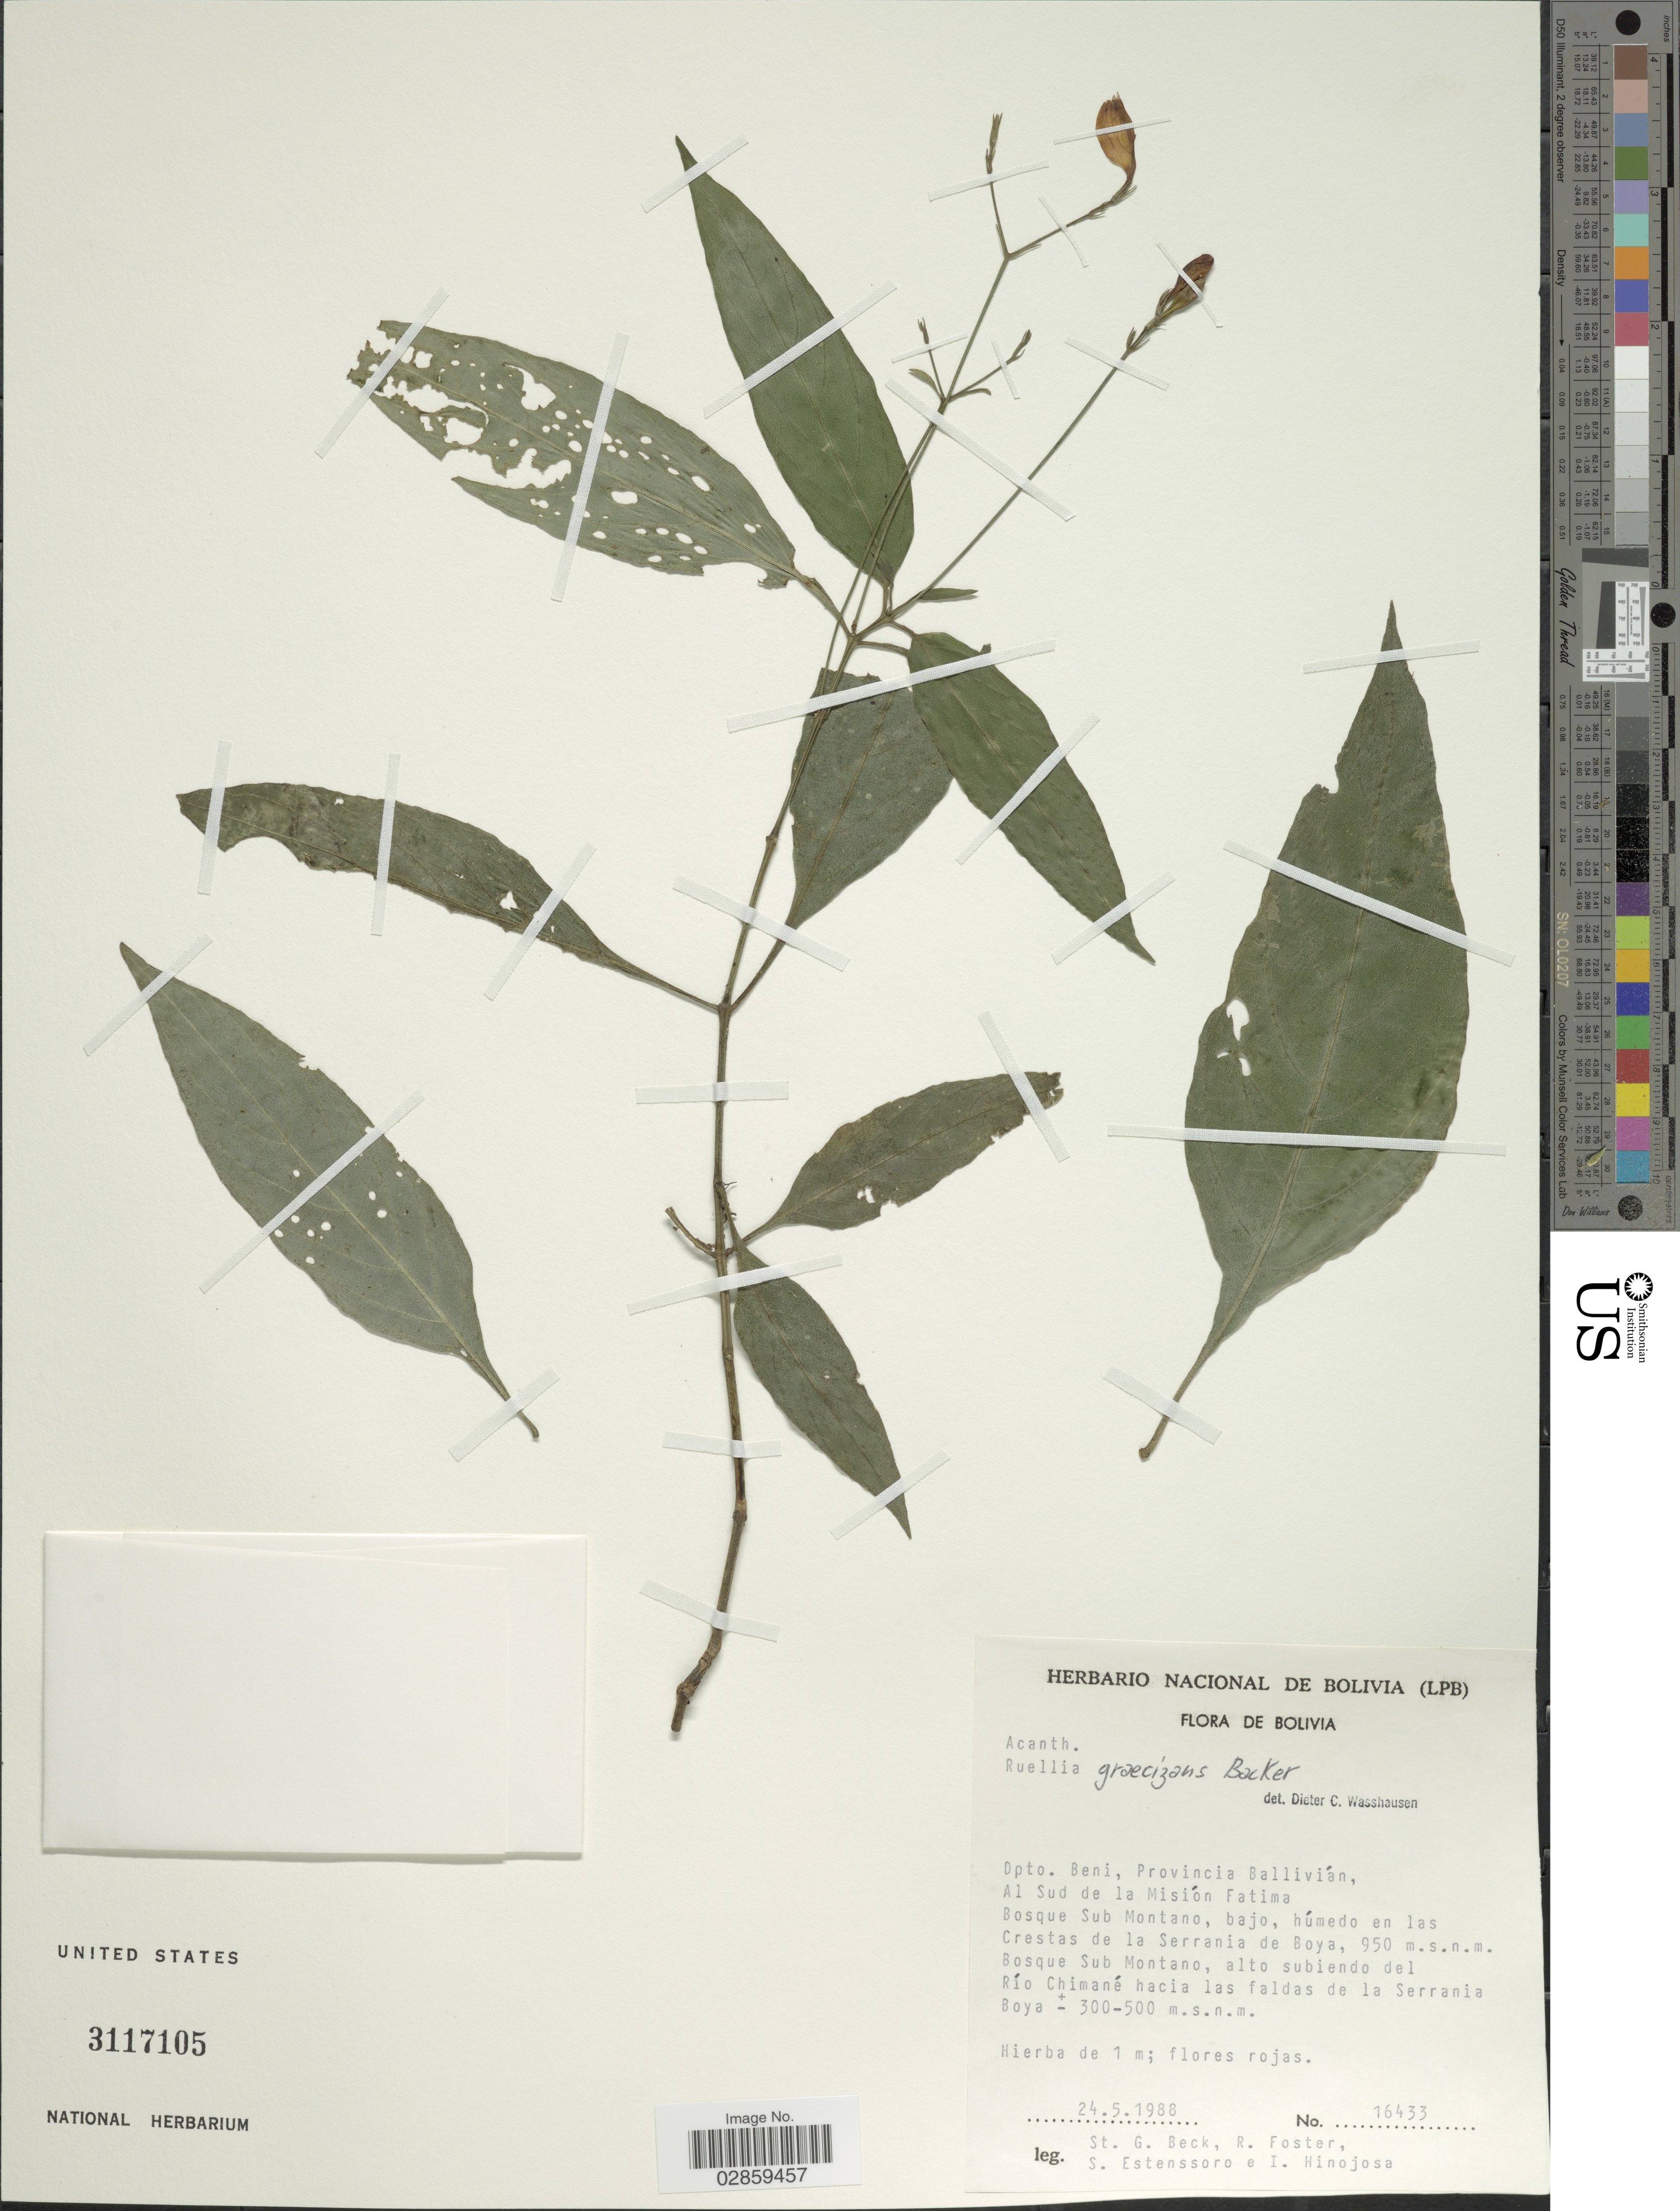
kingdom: Plantae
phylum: Tracheophyta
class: Magnoliopsida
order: Lamiales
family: Acanthaceae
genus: Ruellia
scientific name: Ruellia brevifolia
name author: (Pohl) C. Ezcurra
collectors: S. G. Beck, R. Foster, S. Estenssoro & I. Hinojosa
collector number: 16433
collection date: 1988-05-24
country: Bolivia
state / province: Beni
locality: Dpto. Beni, Provincia Ballivián, Al Sud de la Misión Fatima, Bosque Sub Montano, bajo, húmedo en las Crestas de la Serrania de Boya.Bosque Sub Montano, alto subiendo del Río Chimané hacia las faldas de la Serrania Boya.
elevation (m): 950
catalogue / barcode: US 3117105